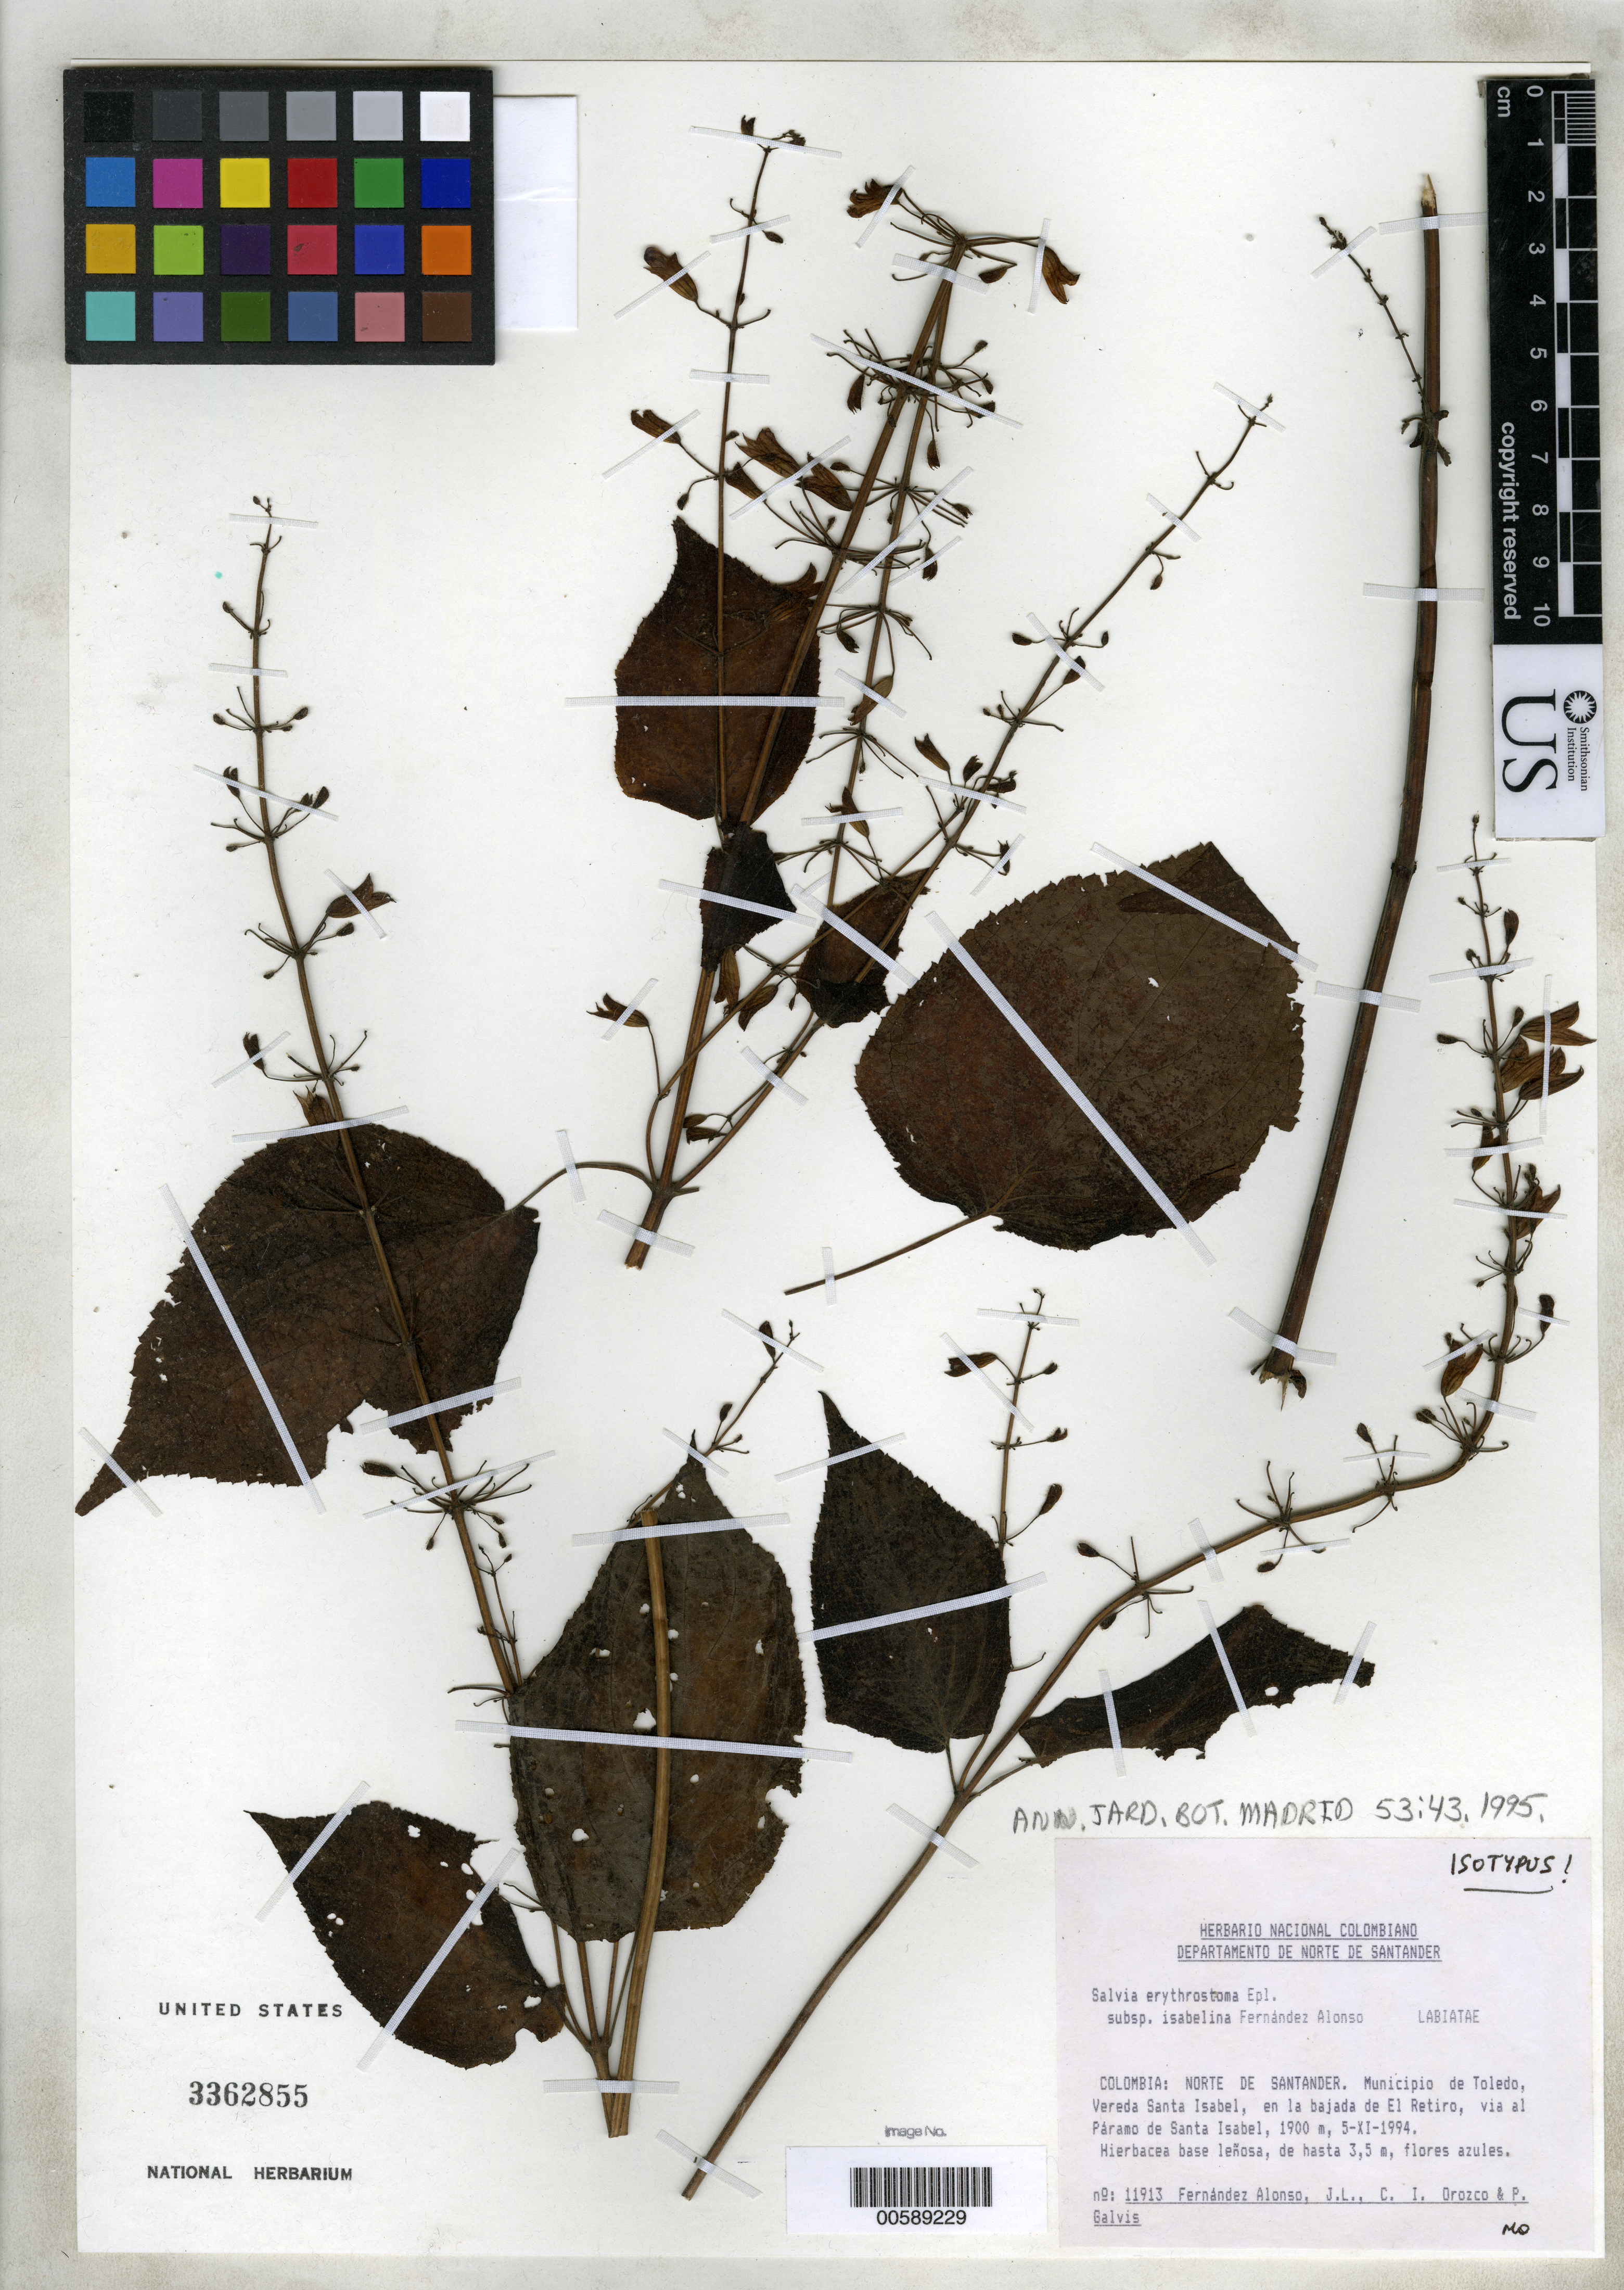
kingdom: Plantae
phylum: Tracheophyta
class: Magnoliopsida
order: Lamiales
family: Lamiaceae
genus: Salvia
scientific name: Salvia erythrostoma subsp. isabelina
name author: Fern. Alonso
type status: Isotype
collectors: J. L. Fernández-Alonso, C. I. Orozco & P. Galvis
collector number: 11913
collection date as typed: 05 Jun 1994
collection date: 1994-06-05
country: Colombia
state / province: Norte de Santander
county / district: Toledo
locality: Vereda Santa Isabel, en La Bajada de El Retiro, via L Hierbacea base Lenosa.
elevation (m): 1900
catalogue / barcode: US 3362855